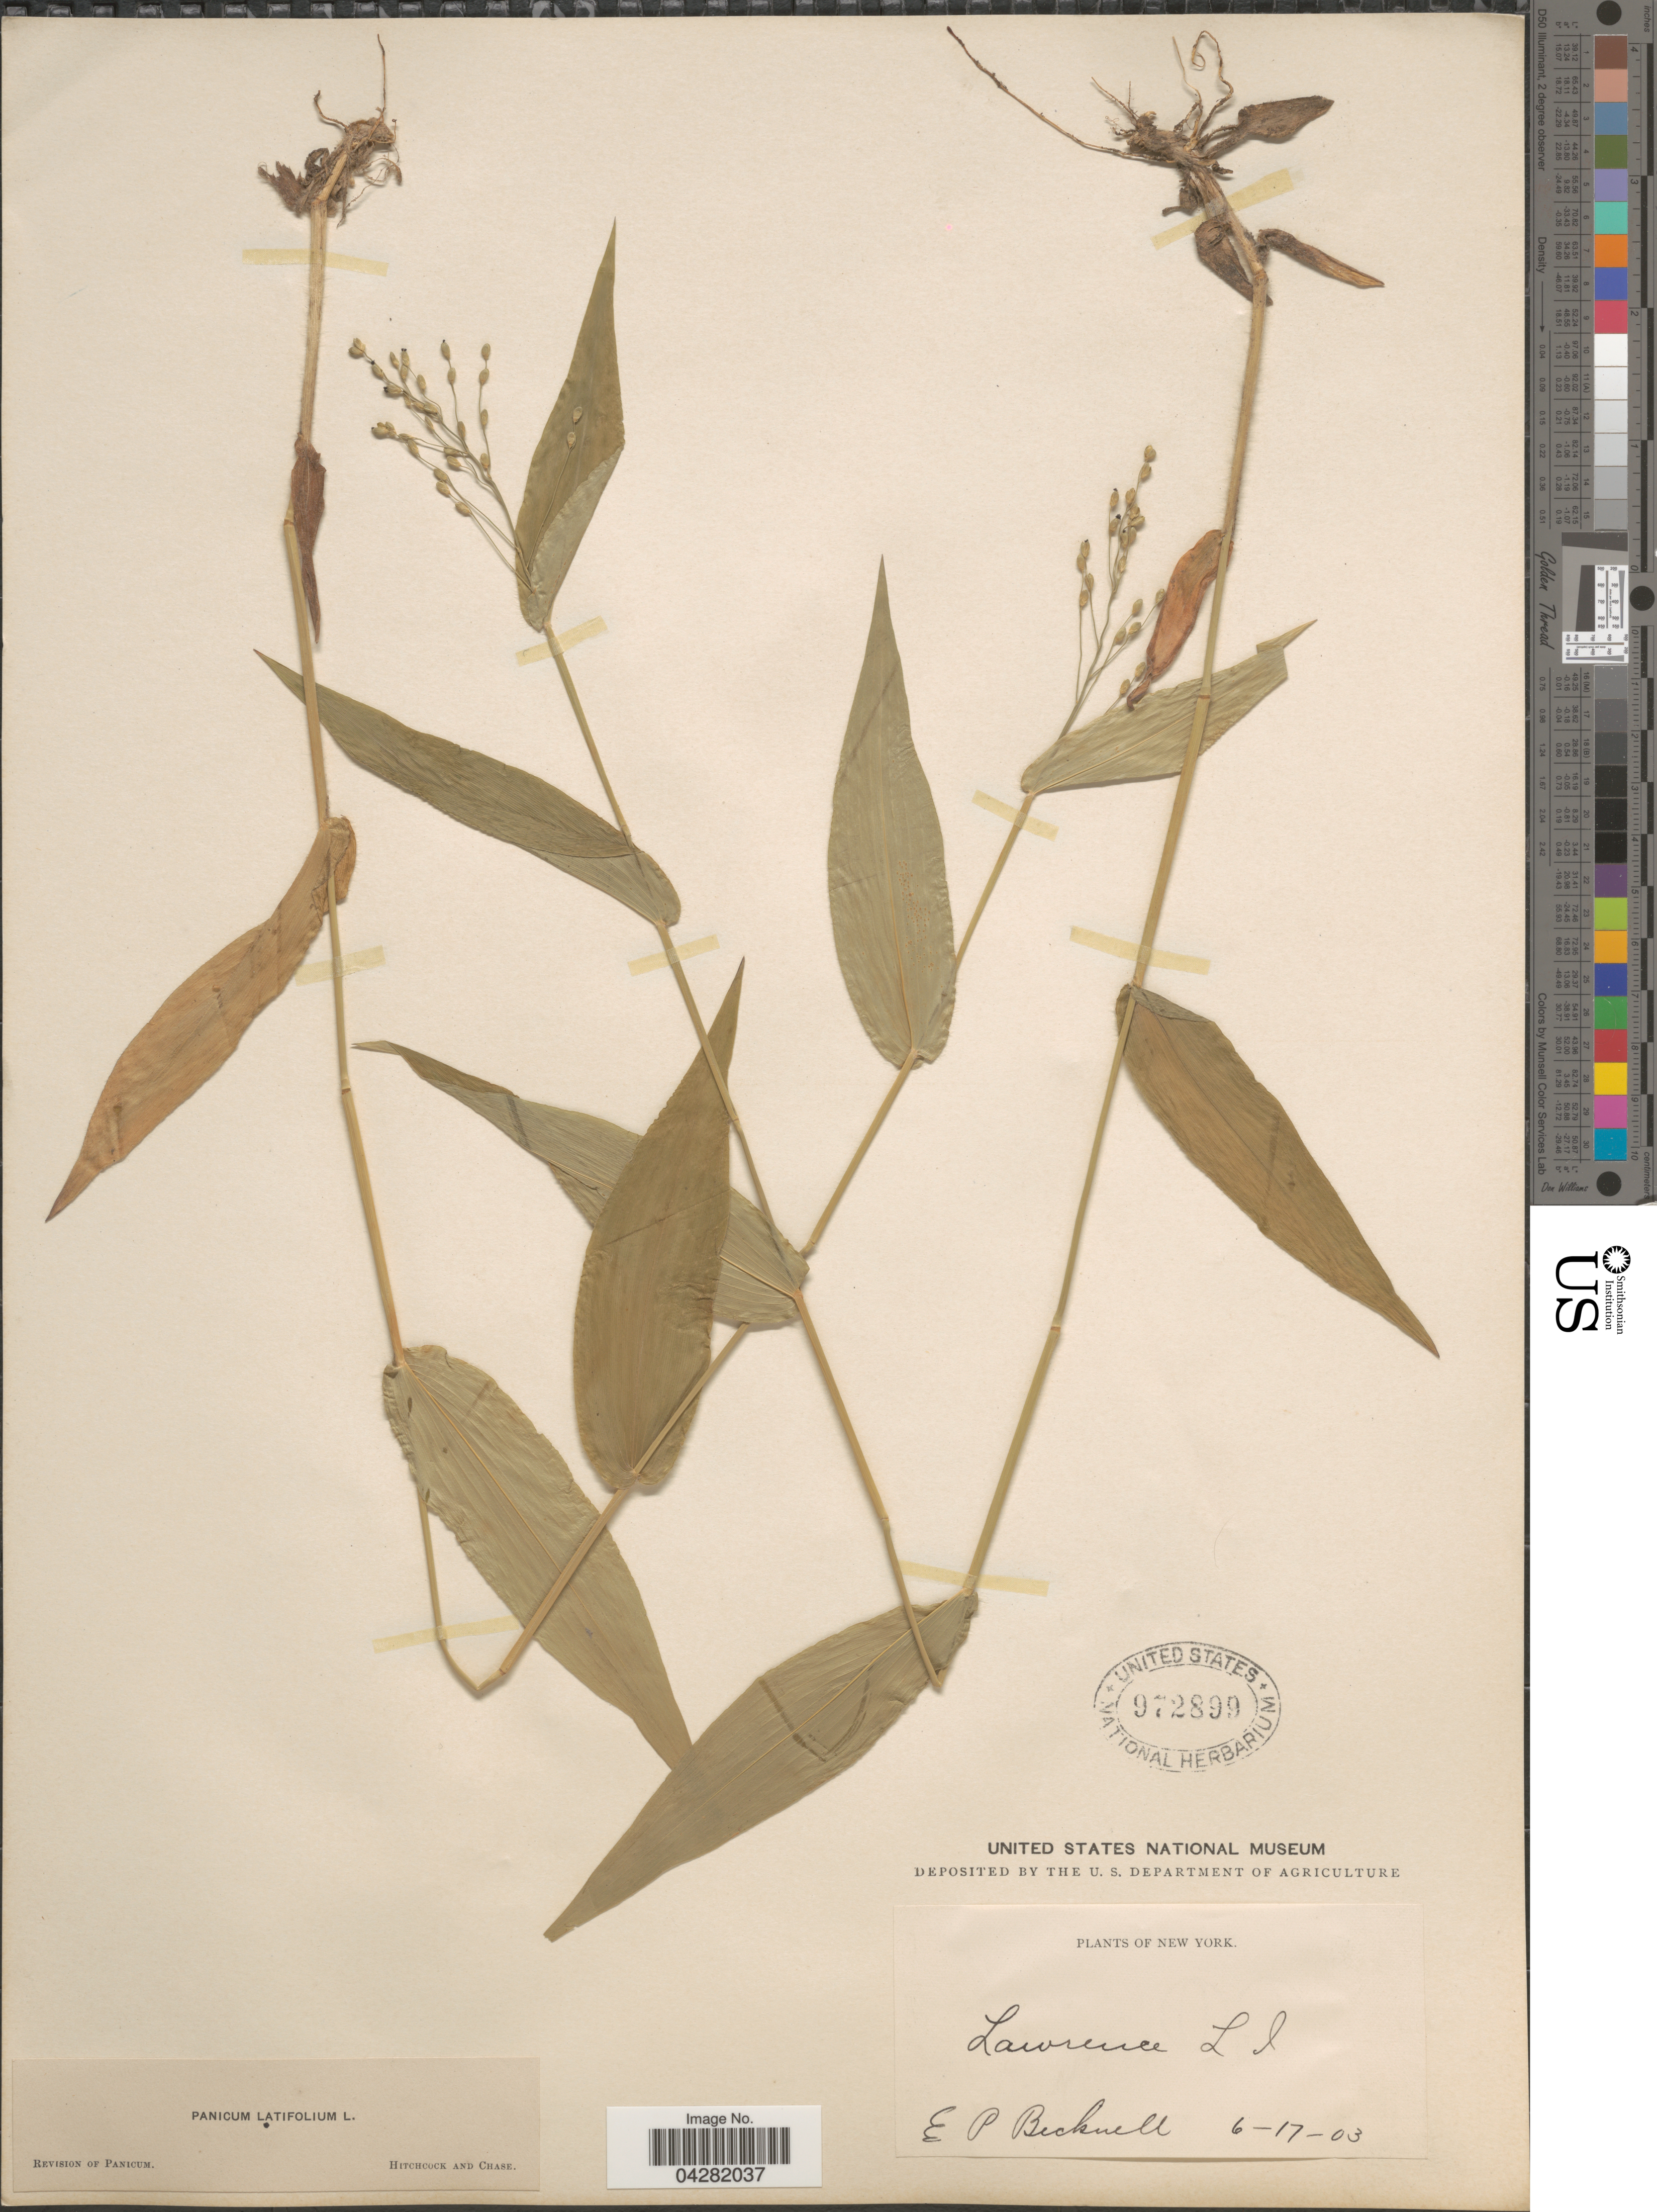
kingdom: Plantae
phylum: Tracheophyta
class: Liliopsida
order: Poales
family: Poaceae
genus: Dichanthelium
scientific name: Dichanthelium latifolium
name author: (L.) Harvill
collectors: E. P. Bicknell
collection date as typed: Transcribed d/m/y: 17/6/3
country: United States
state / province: New York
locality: Lawrence LI.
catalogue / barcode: US 972899